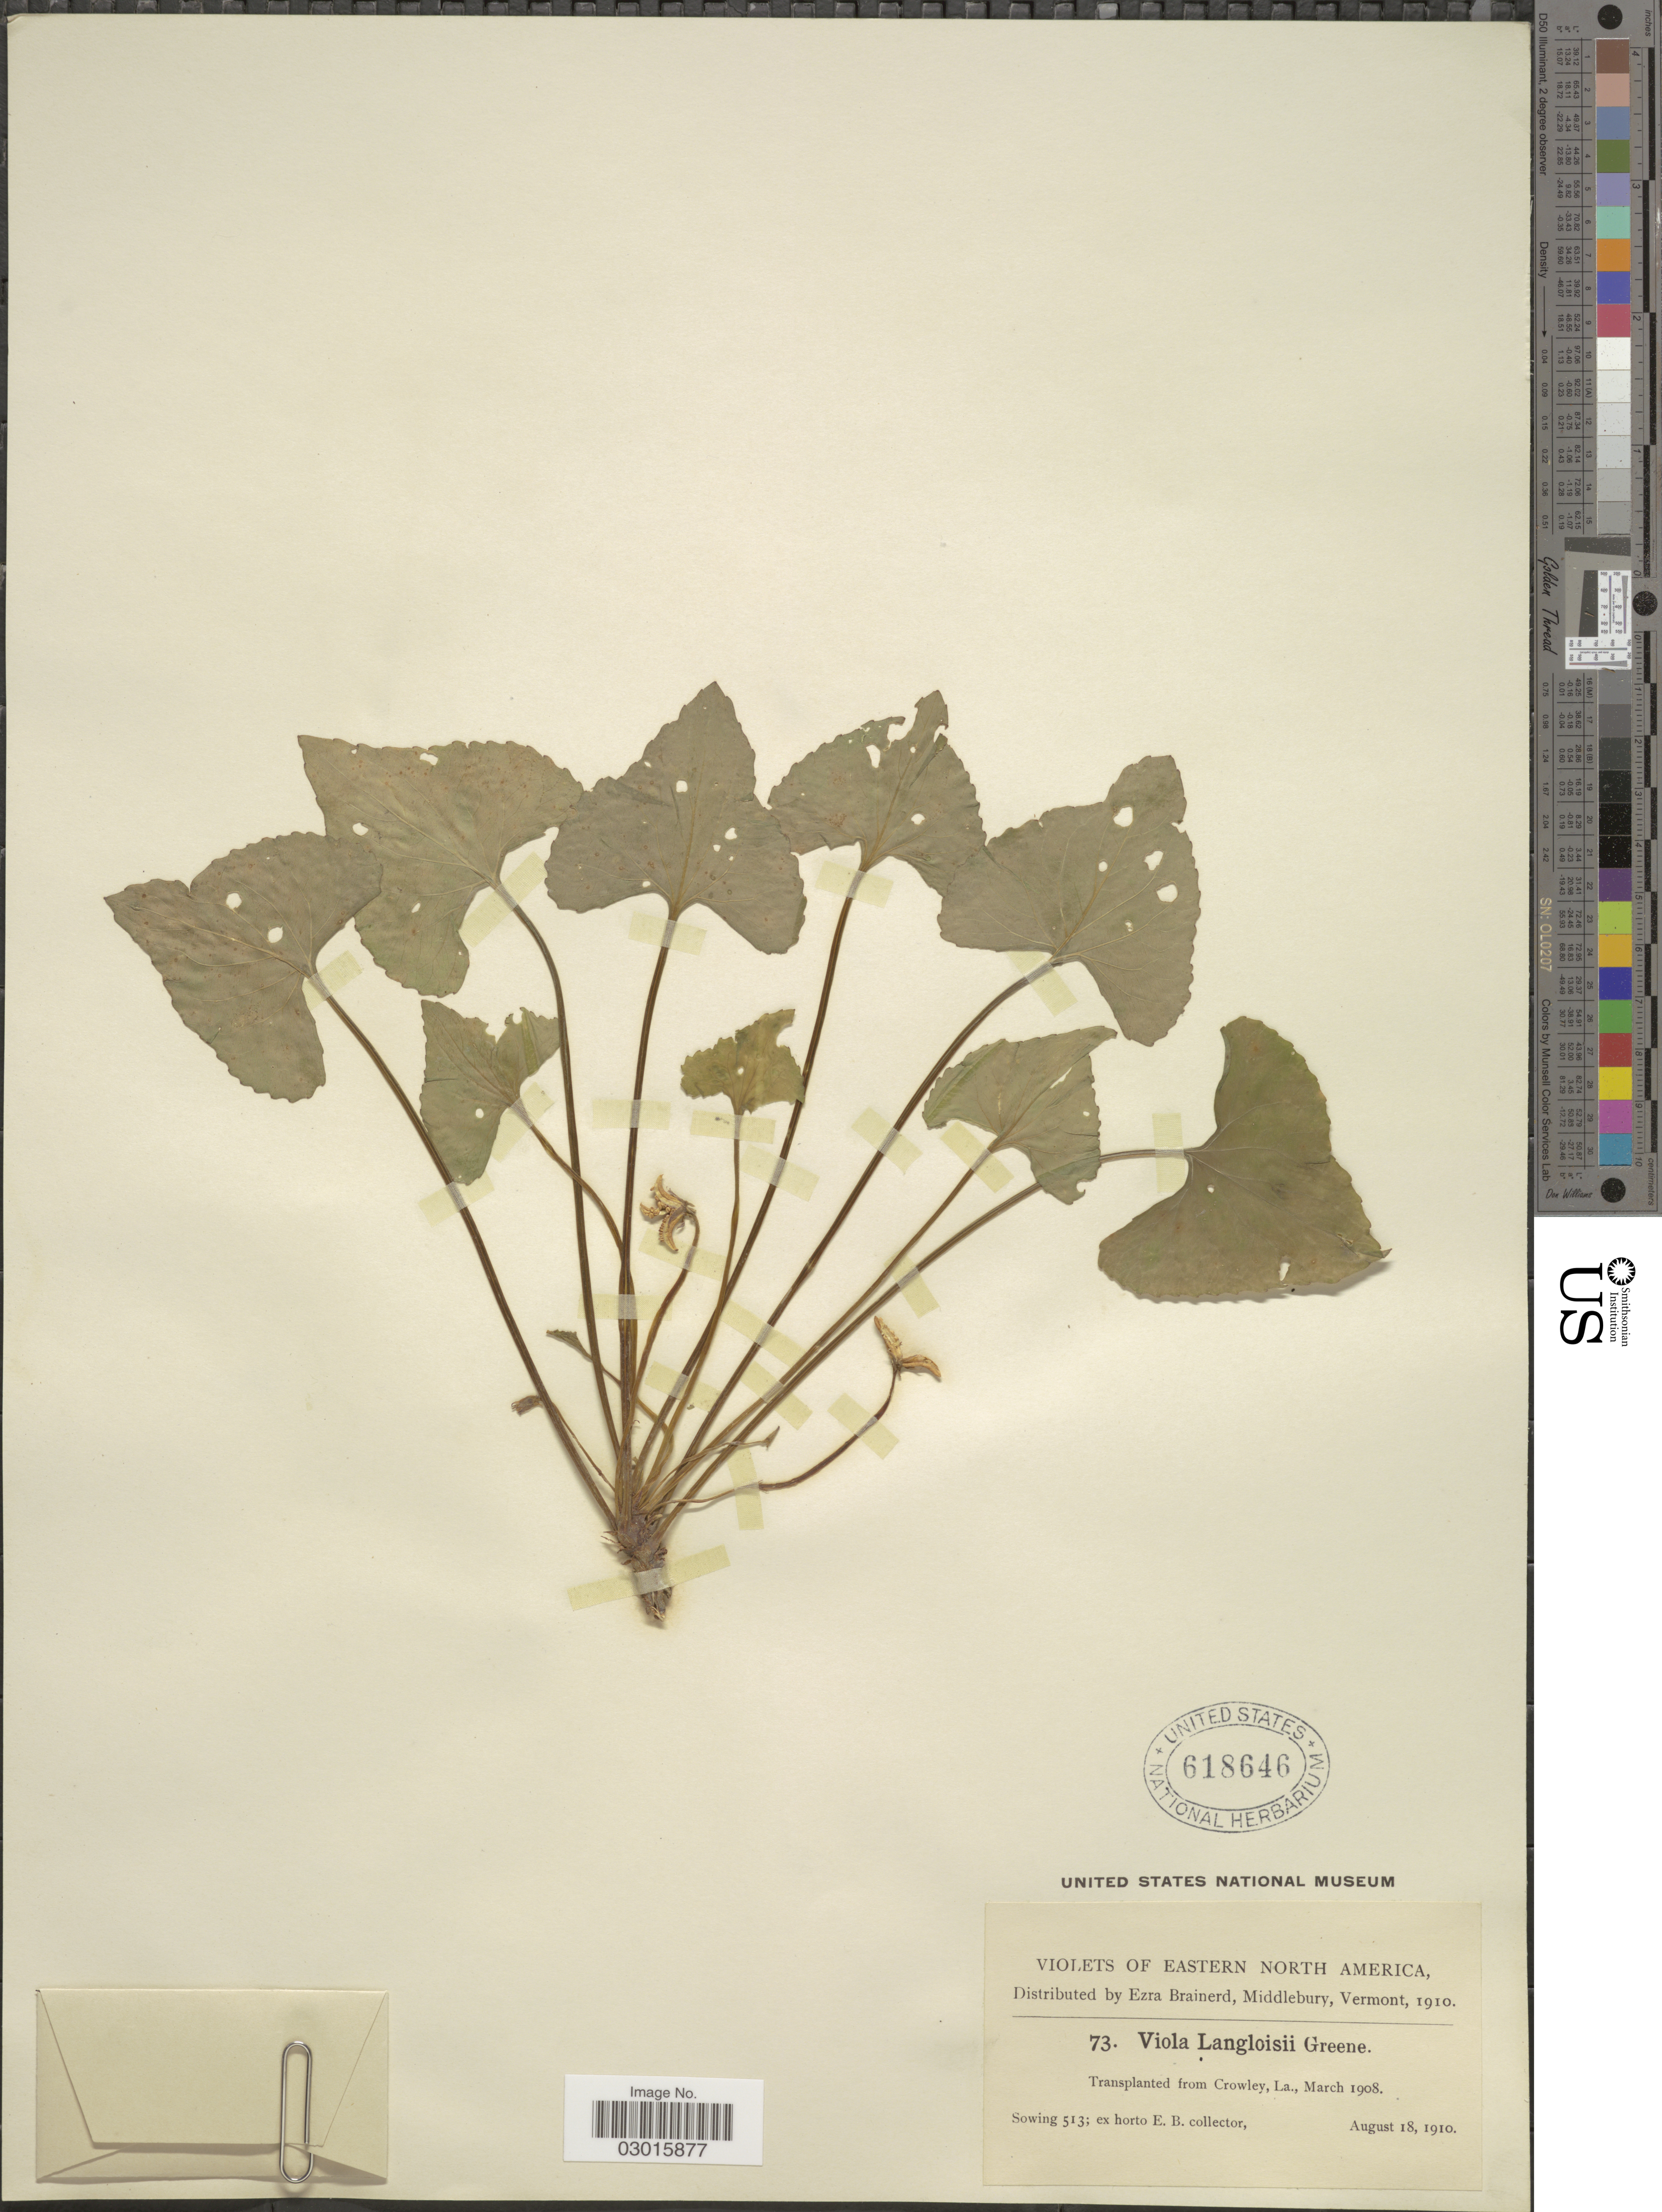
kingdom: Plantae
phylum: Tracheophyta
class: Magnoliopsida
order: Malpighiales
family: Violaceae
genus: Viola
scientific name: Viola langloisii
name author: Greene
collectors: ex herb. Ezra Brainerd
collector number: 73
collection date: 1910-08-18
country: United States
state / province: Louisiana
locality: Eastern North America. Transplanted from Crowley, La.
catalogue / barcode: US 618646